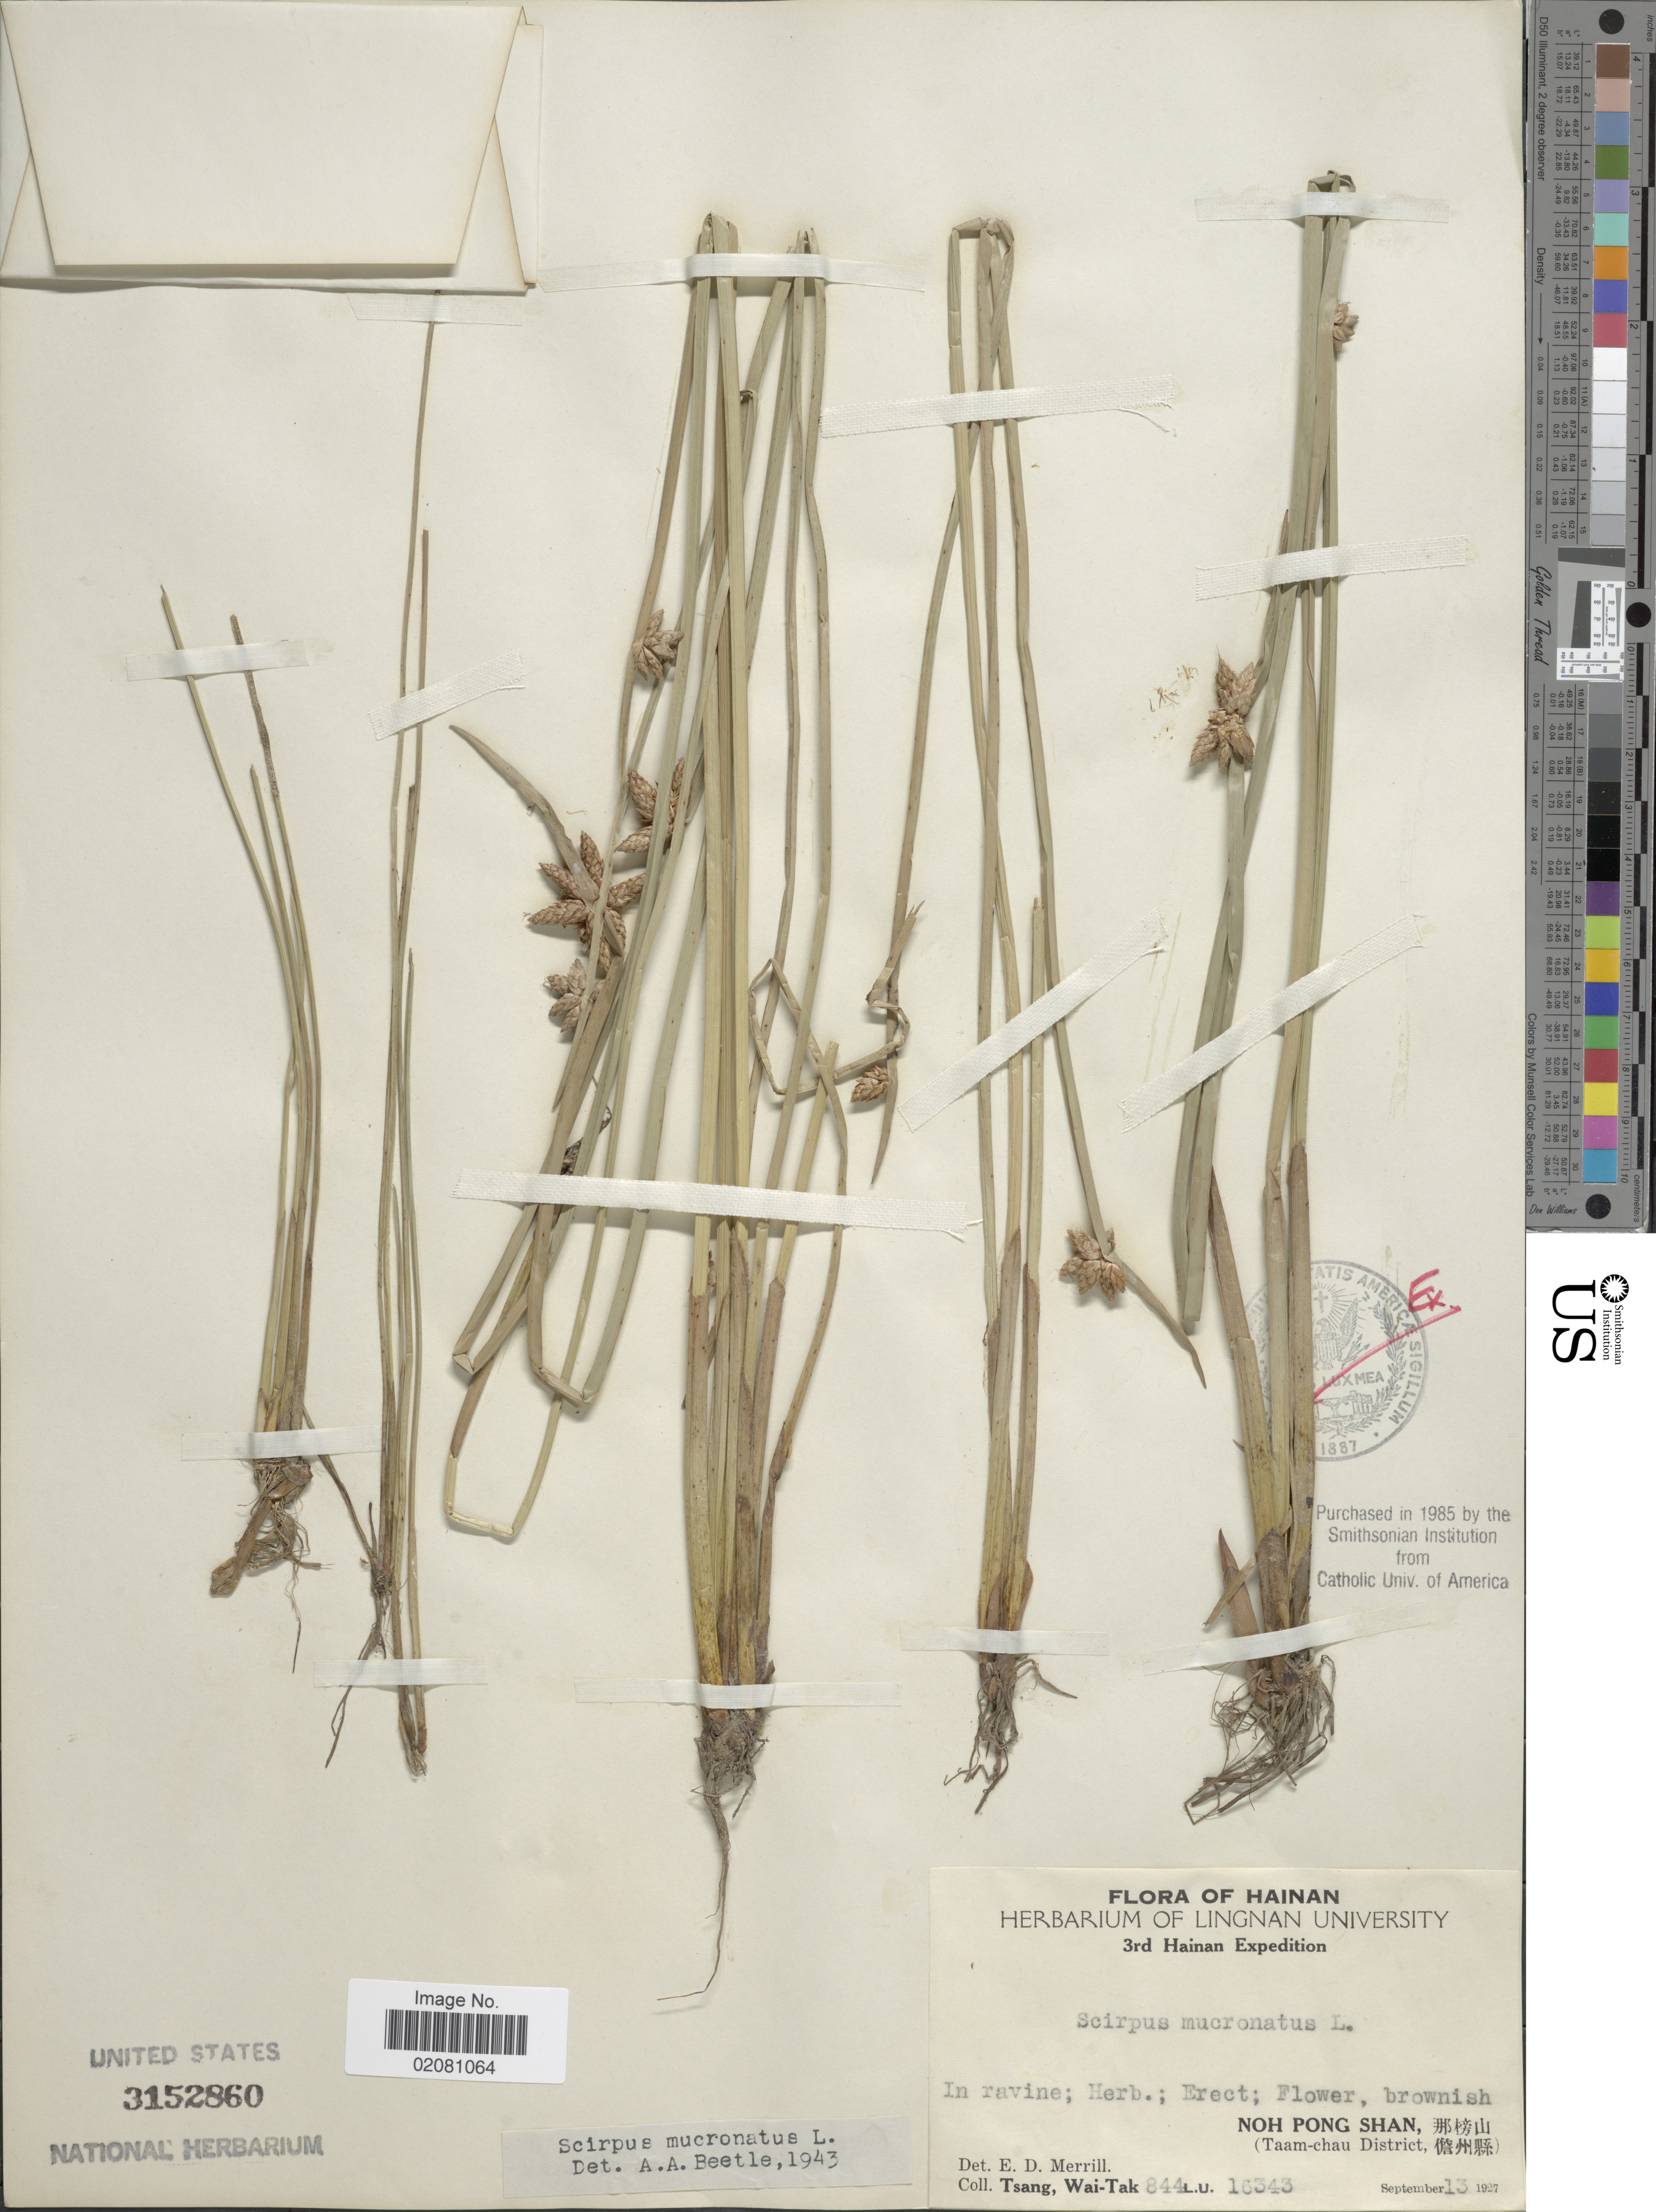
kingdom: Plantae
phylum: Tracheophyta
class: Liliopsida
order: Poales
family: Cyperaceae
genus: Schoenoplectus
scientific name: Schoenoplectus mucronatus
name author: (L.) Palla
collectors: W. T. Tsang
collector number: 844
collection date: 1927-09-13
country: China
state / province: Hainan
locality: Hainan, Noh Pong Shan, (Taam-chau District).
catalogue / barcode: US 3152860